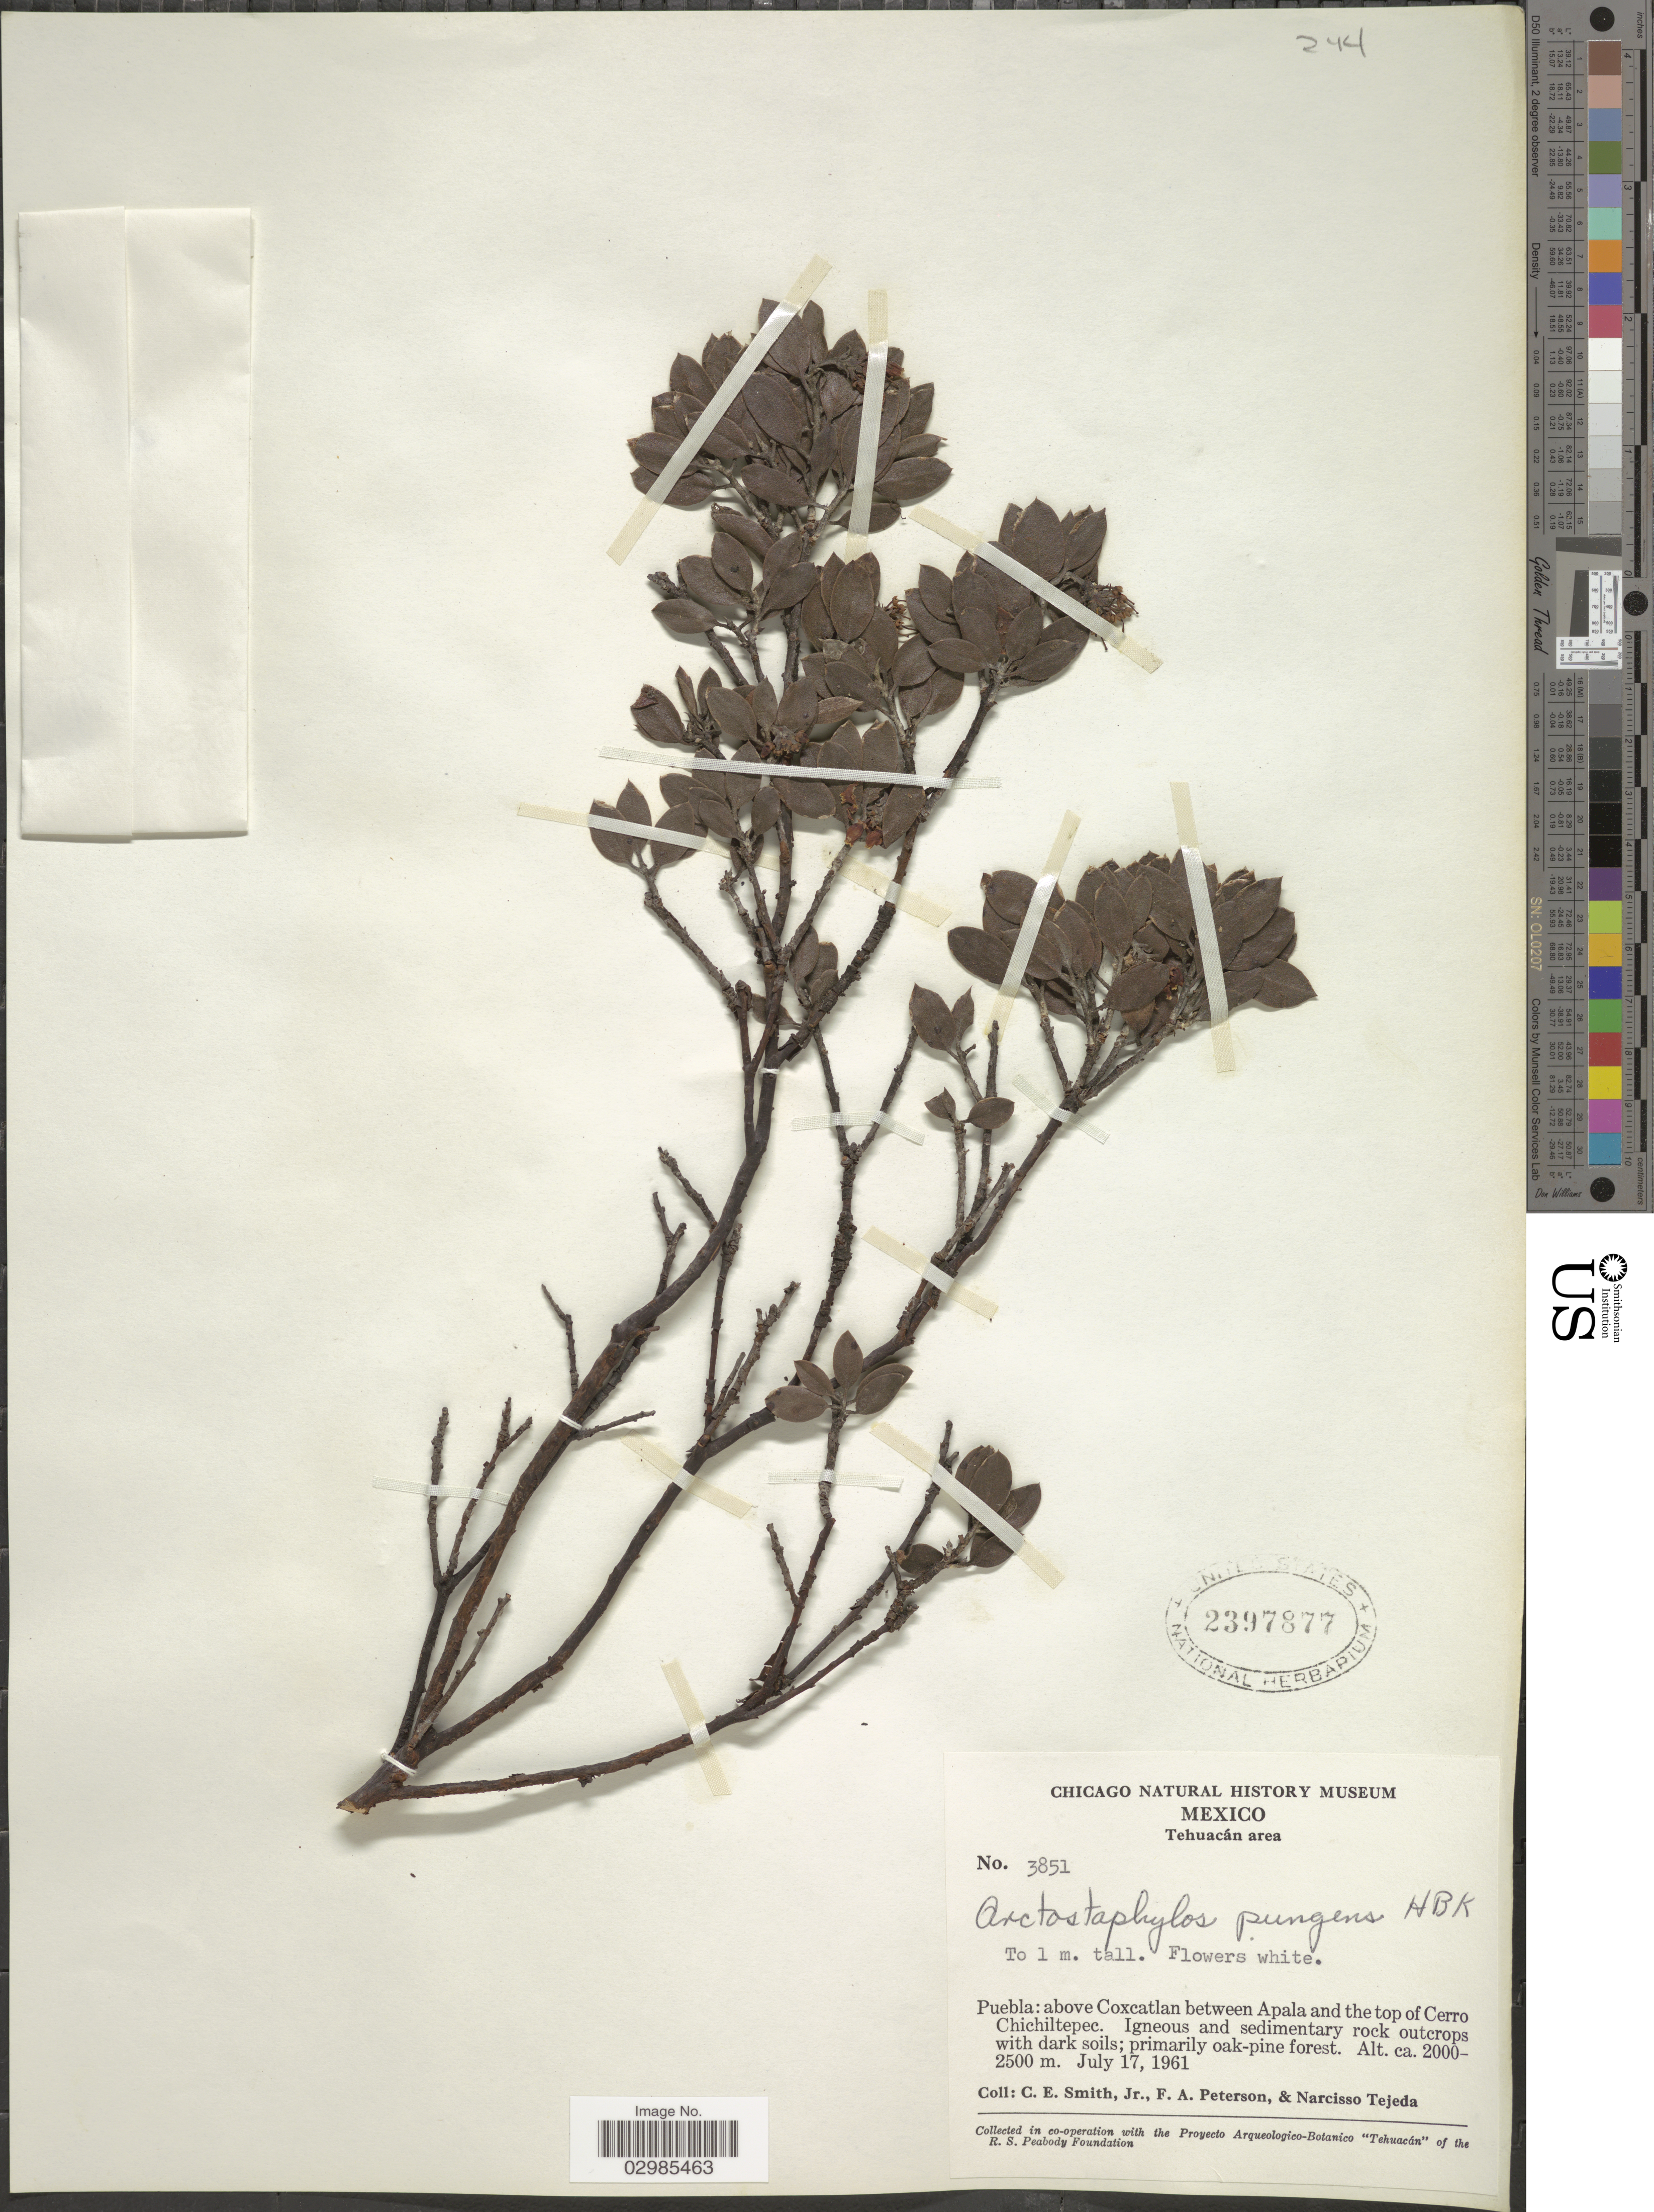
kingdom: Plantae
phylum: Tracheophyta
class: Magnoliopsida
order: Ericales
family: Ericaceae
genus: Arctostaphylos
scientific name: Arctostaphylos pungens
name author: Kunth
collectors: C. E. Smith Jr., F. A. Peterson & N. Tejeda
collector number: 3851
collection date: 1961-07-17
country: Mexico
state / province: Puebla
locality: Tehuacán area, Puebla: above Coxcatlan between Apala and the top of Cerro Chichiltepec.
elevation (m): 2000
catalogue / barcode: US 2397877